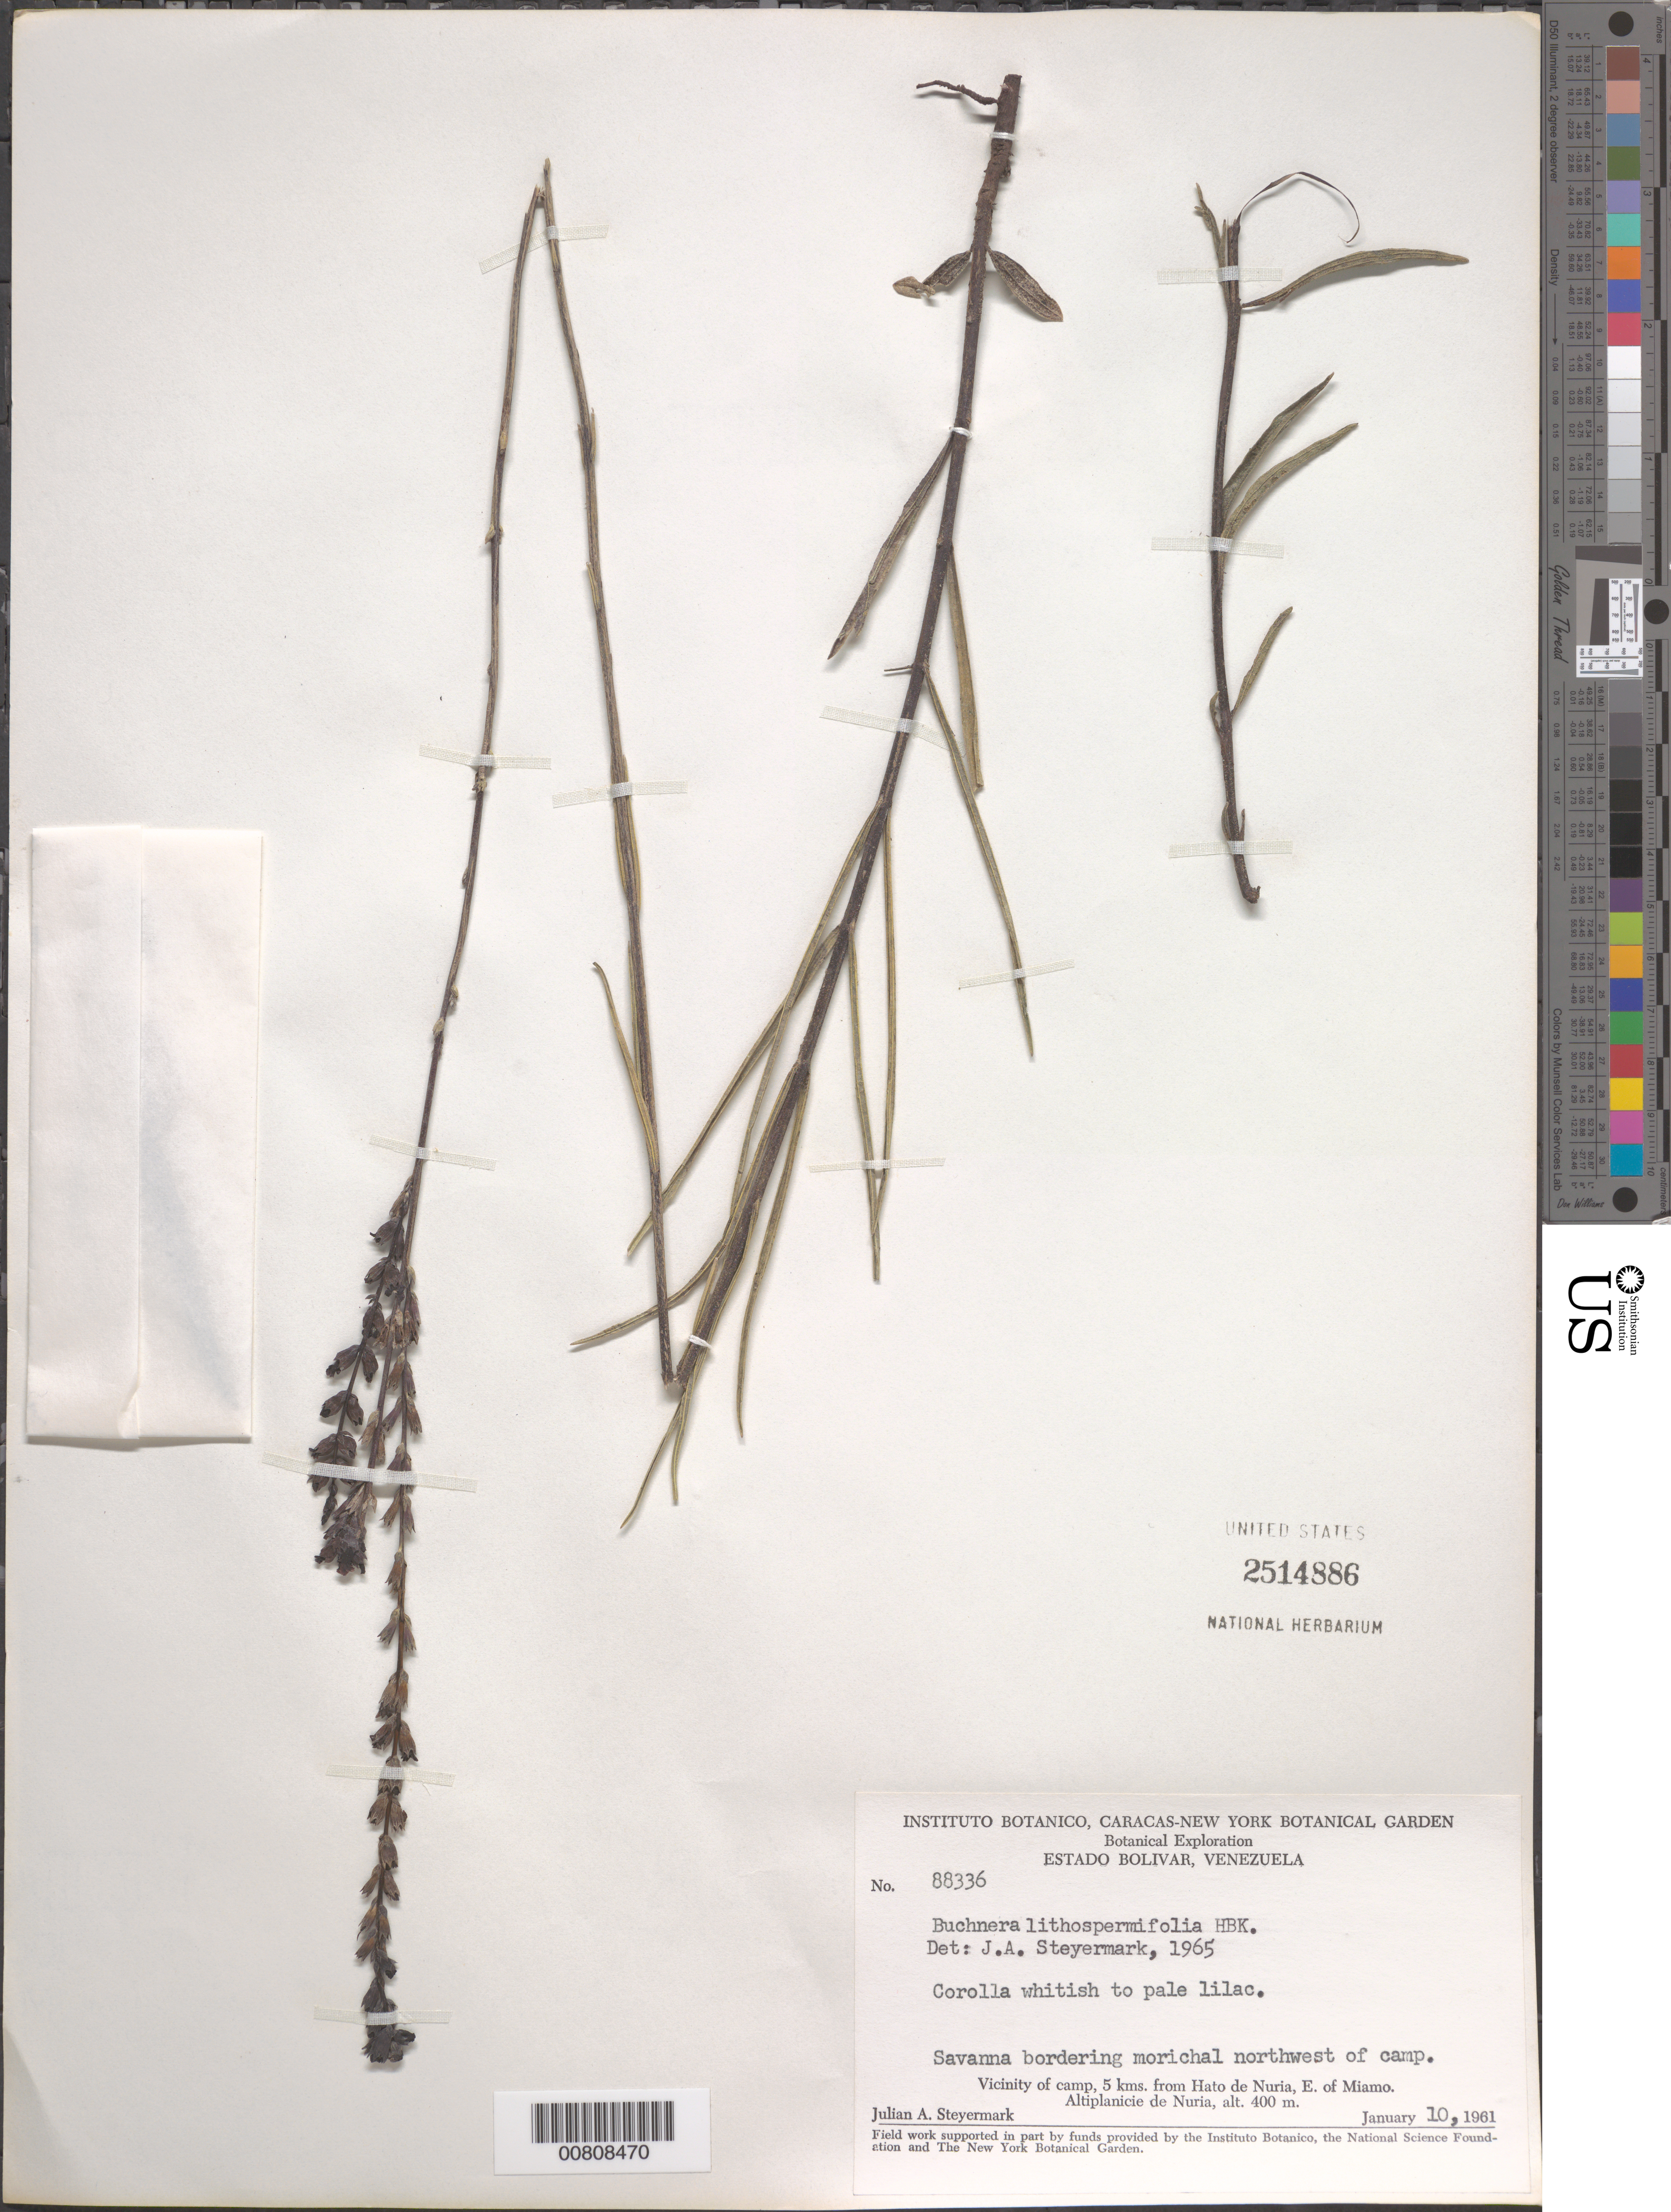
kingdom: Plantae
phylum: Tracheophyta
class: Magnoliopsida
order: Lamiales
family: Orobanchaceae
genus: Buchnera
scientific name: Buchnera lithospermifolia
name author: Kunth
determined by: Steyermark, Julian A., (VEN)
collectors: J. Steyermark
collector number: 88336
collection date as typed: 10-Jan-61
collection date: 1961-01-10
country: Venezuela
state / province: Bolívar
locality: Hato de Nuria, 5 km from; E of Miamo, Altiplanicie de Nuria, vic of camp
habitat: Savanna bordering morichal NW of camp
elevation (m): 400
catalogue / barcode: US 2514886